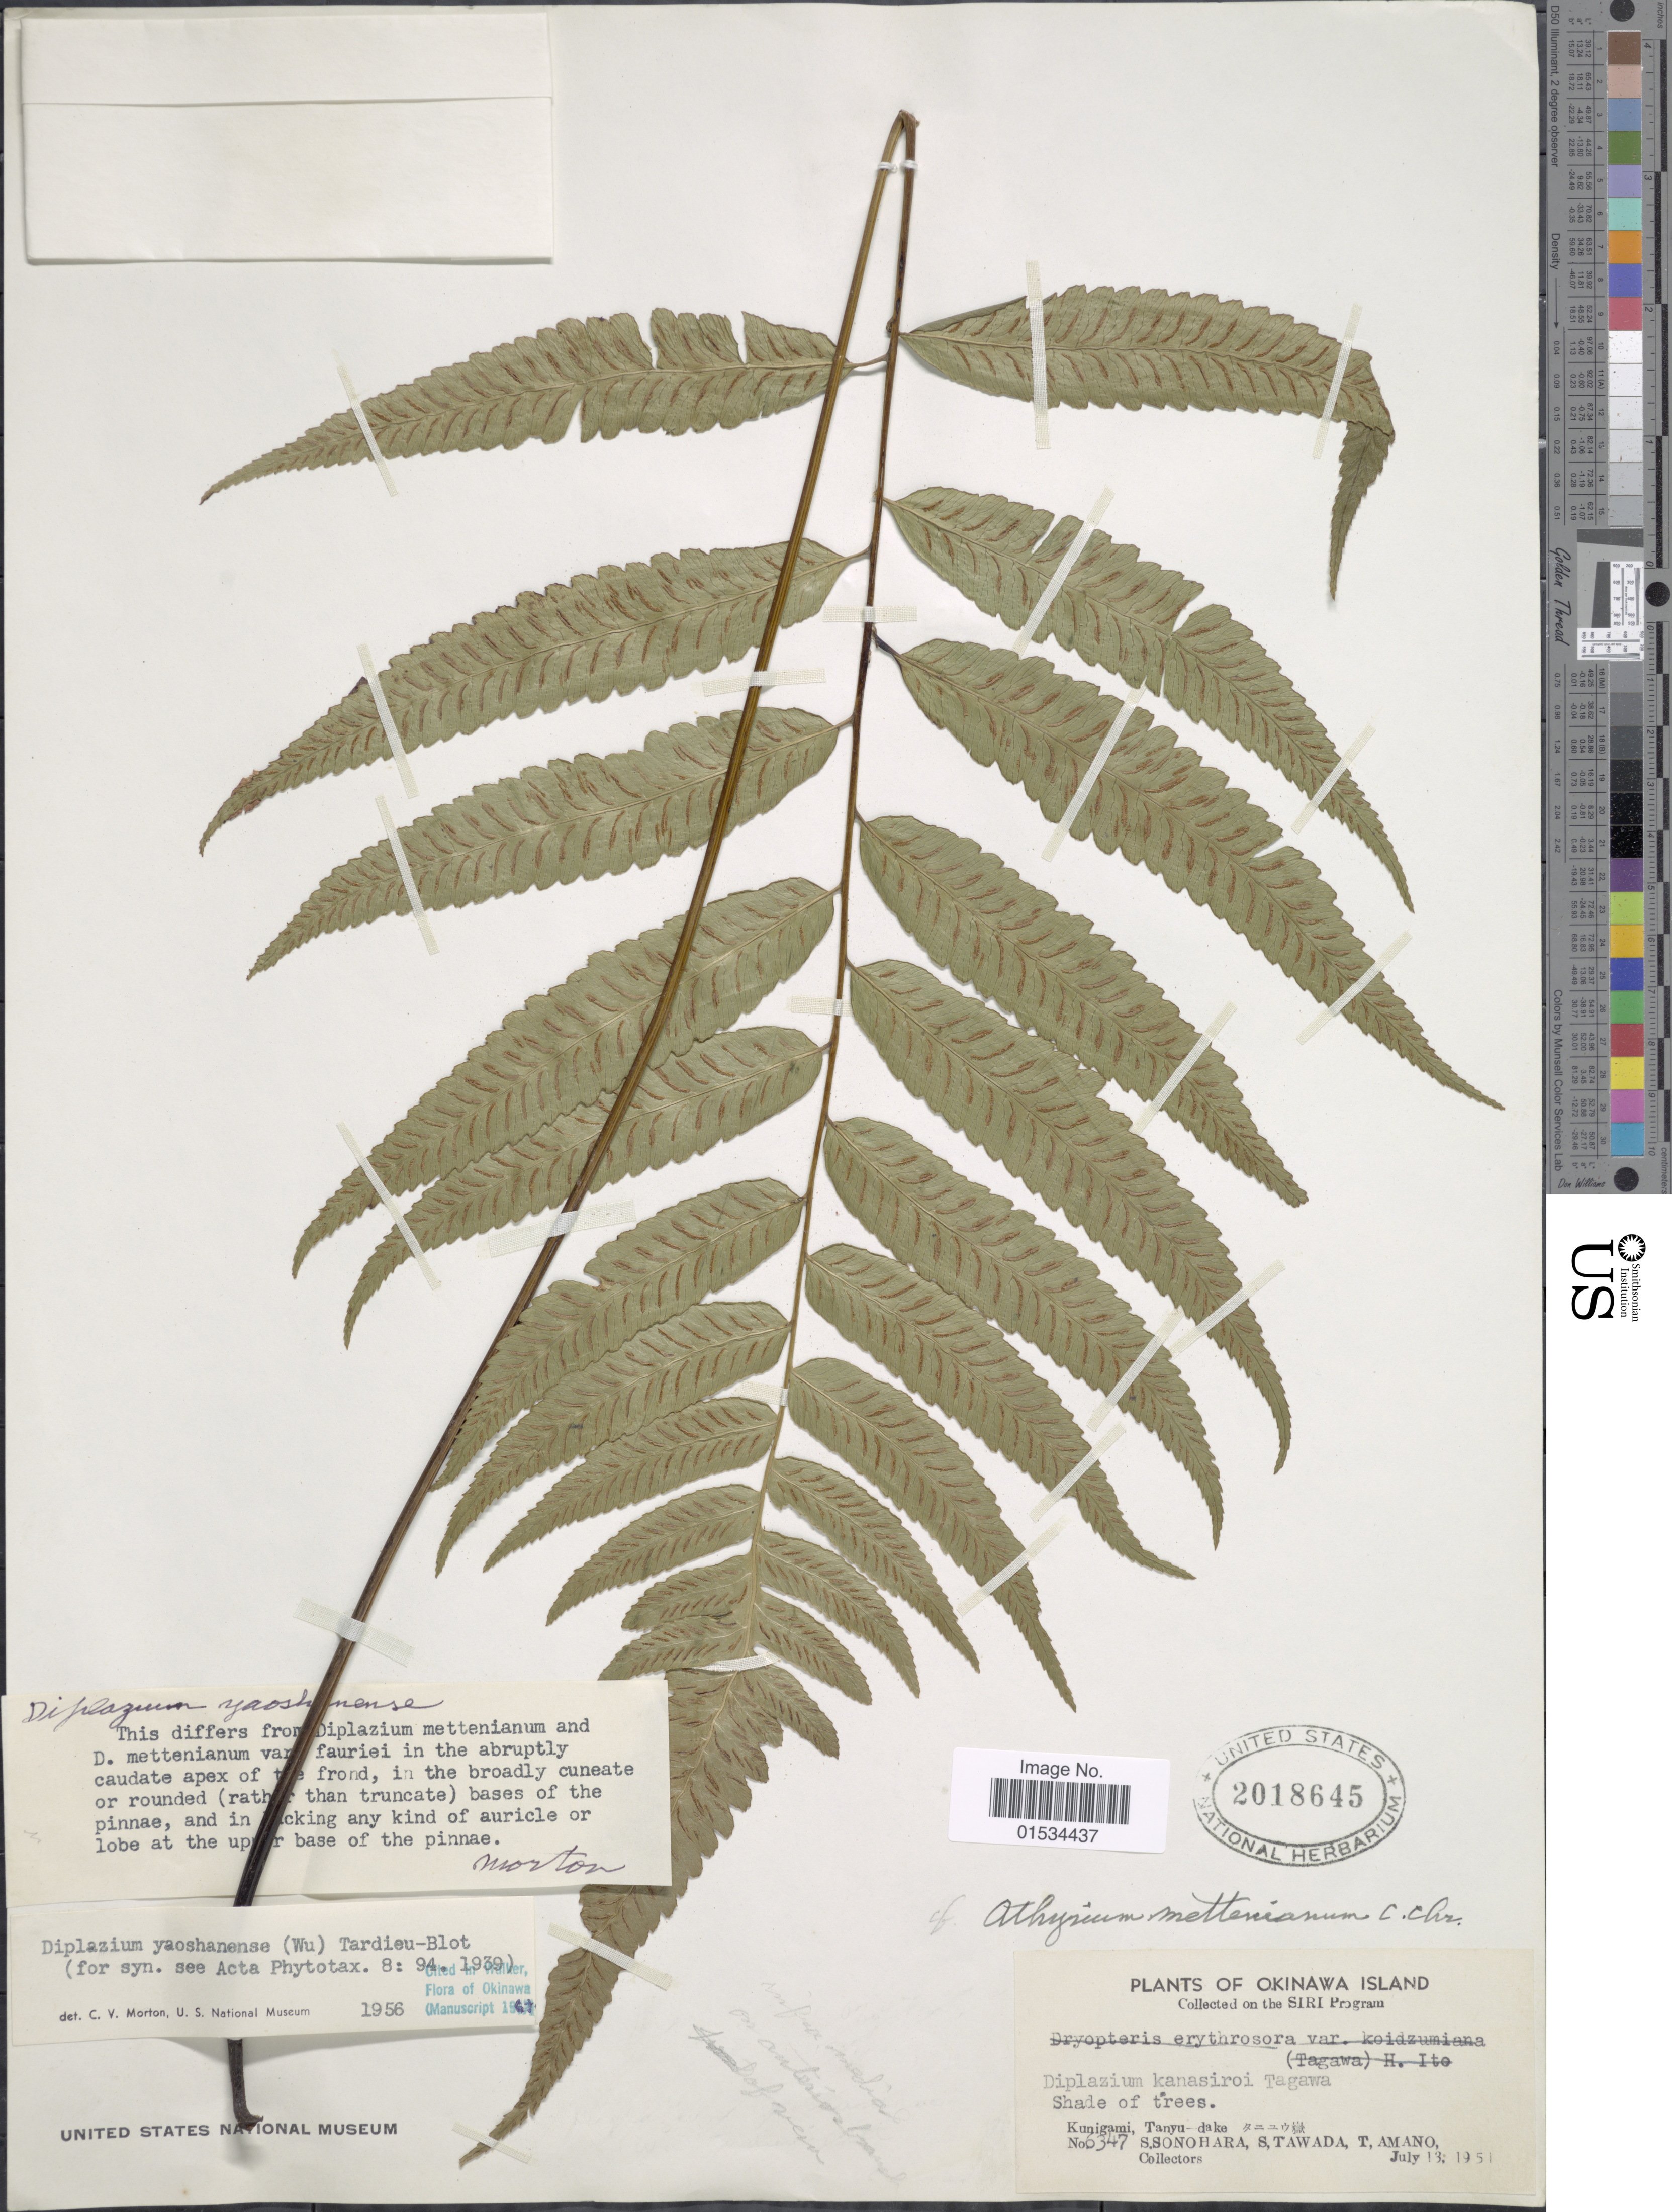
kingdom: Plantae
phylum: Tracheophyta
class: Polypodiopsida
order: Polypodiales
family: Athyriaceae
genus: Diplazium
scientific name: Diplazium yaoshanense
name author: (Y.C. Wu) Tardieu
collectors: S. Sonohara, S. Tawada & T. Amano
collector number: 6347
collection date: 1951-07-13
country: Japan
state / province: Okinawa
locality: Shade of trees, river-side, Kunigami, Tanyu-dake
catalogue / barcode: US 2018645